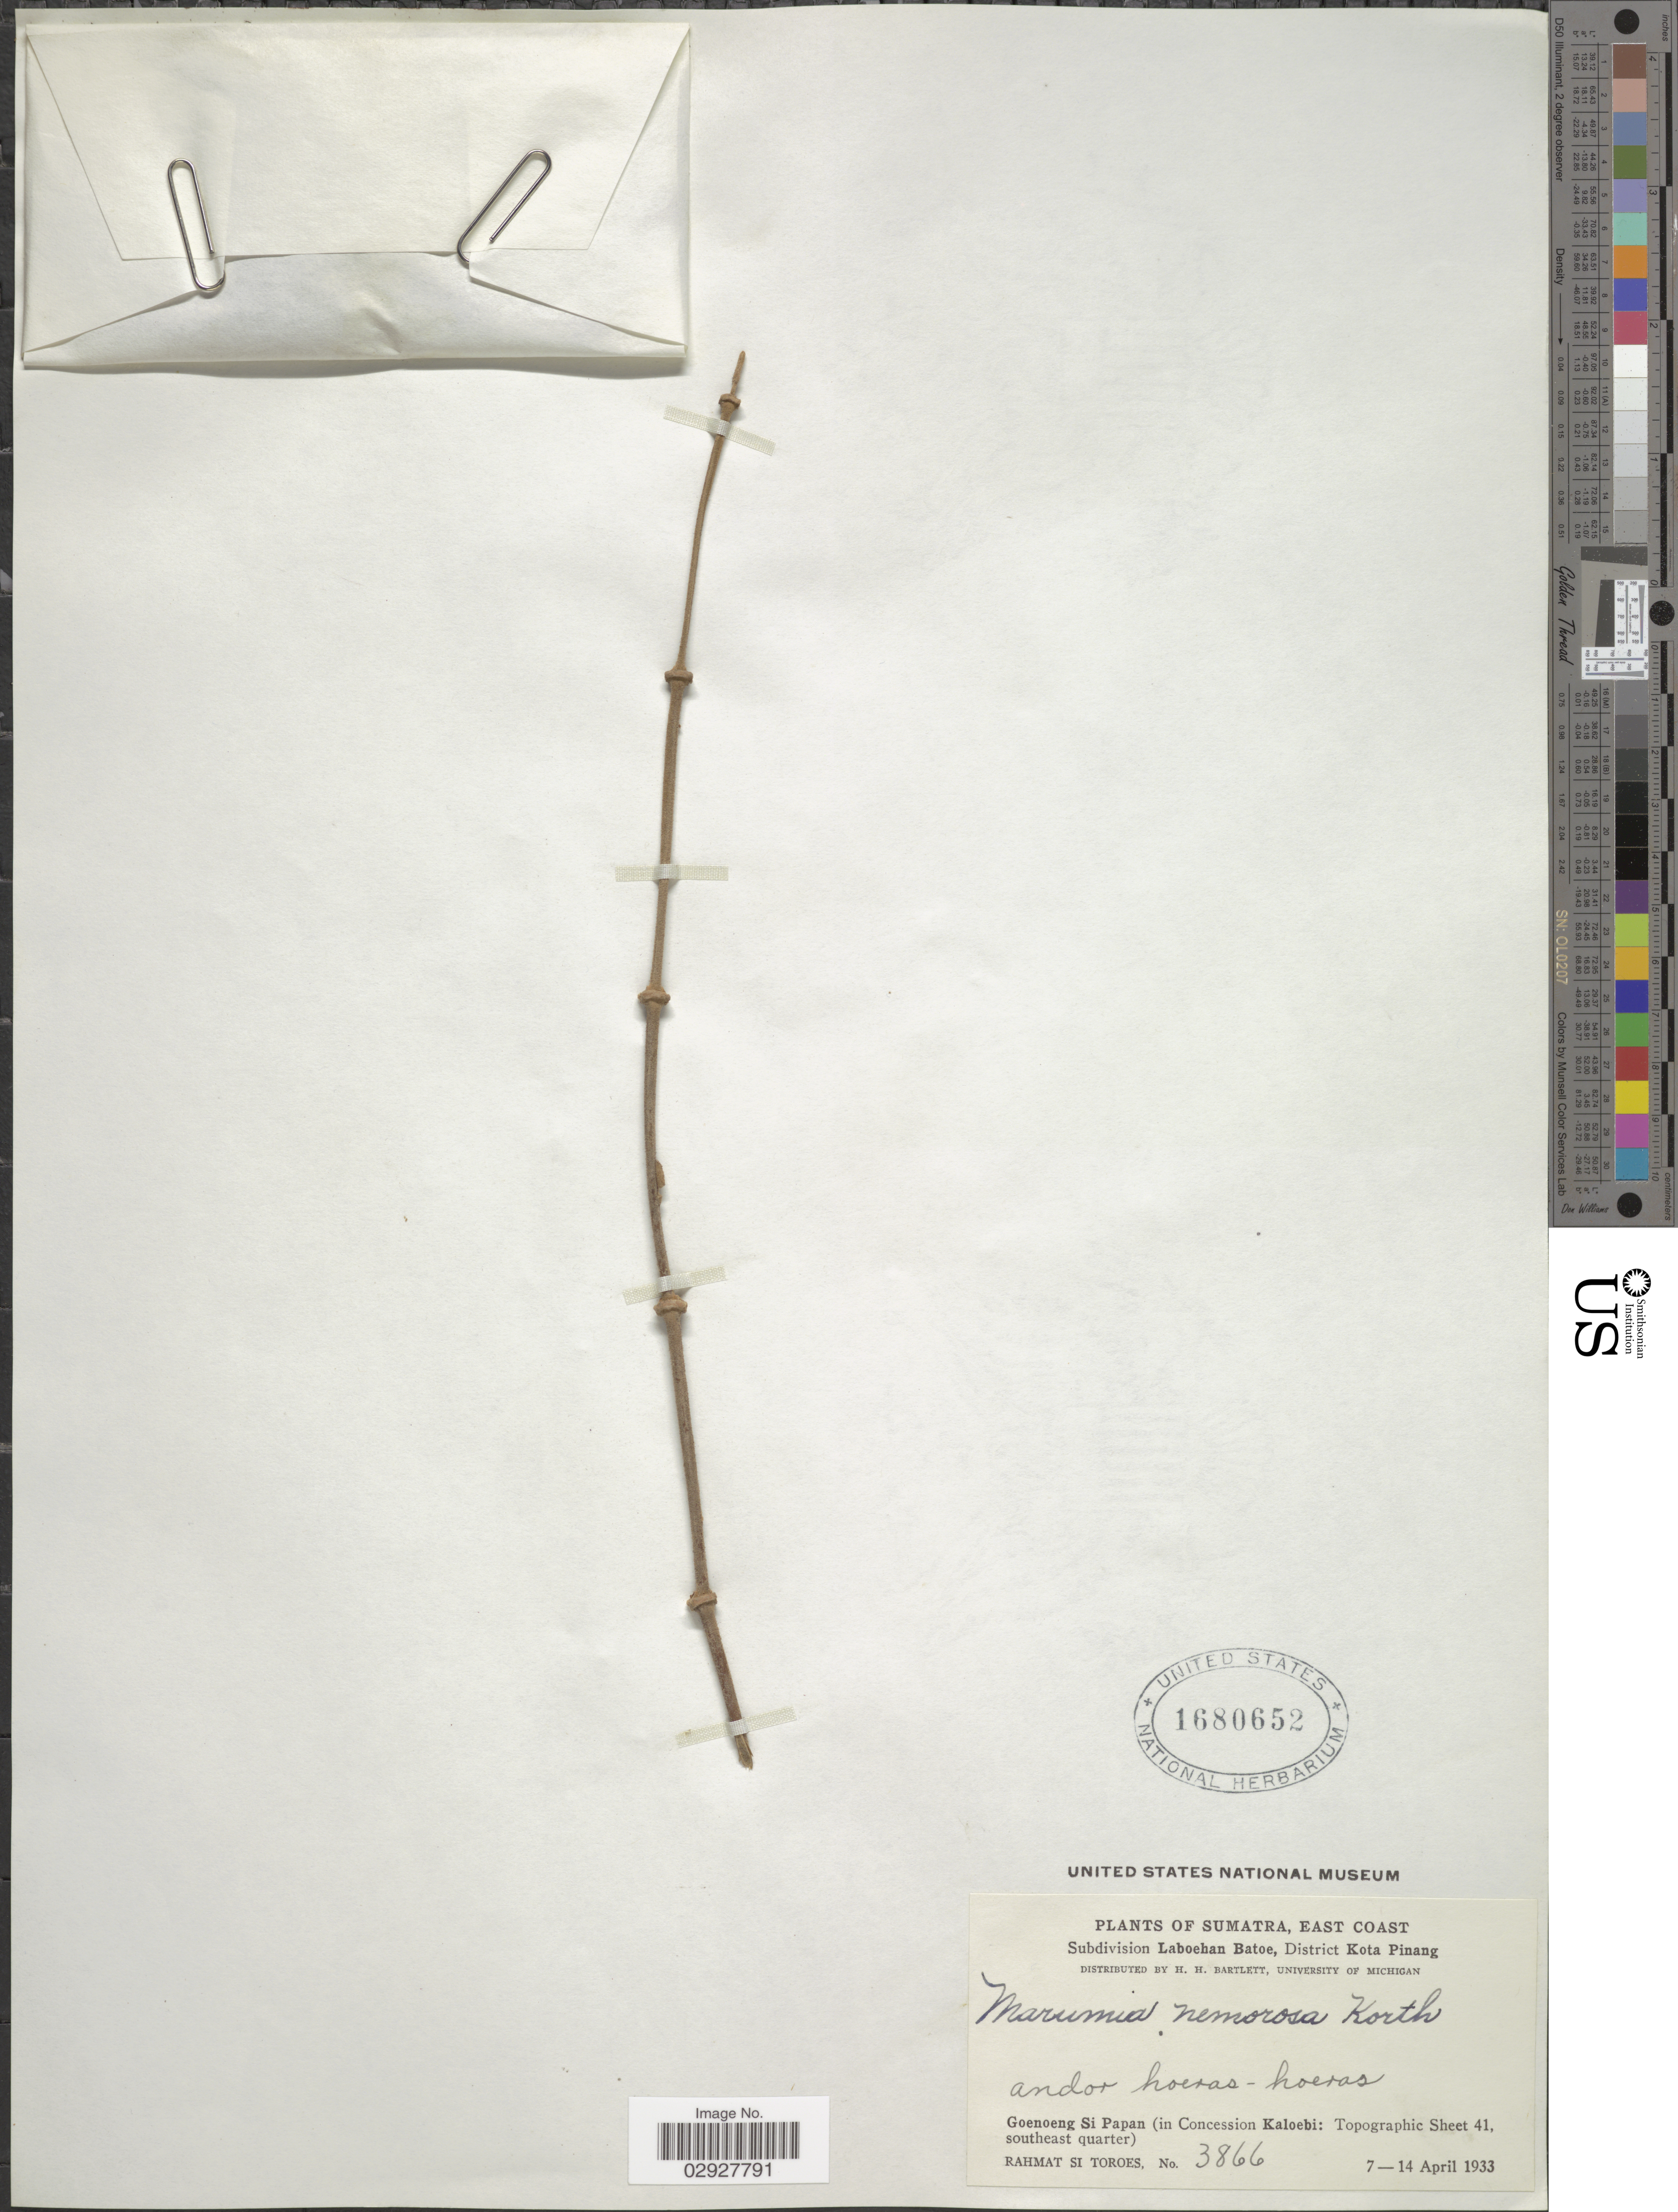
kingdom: Plantae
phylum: Tracheophyta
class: Magnoliopsida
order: Myrtales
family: Melastomataceae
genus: Macrolenes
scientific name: Macrolenes nemorosa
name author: (Jack) Bakh. f.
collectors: Rahmat Si Boeea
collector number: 3866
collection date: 1933-04-07/1933-04-14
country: Indonesia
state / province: Sumatra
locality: East Coast. Subdivision Laboehan Batoe, District Kota Pinang. Goenoeng Si Papan (in Concession Kaloebi: Topographic Sheet 41, southeast quarter).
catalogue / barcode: US 1680652